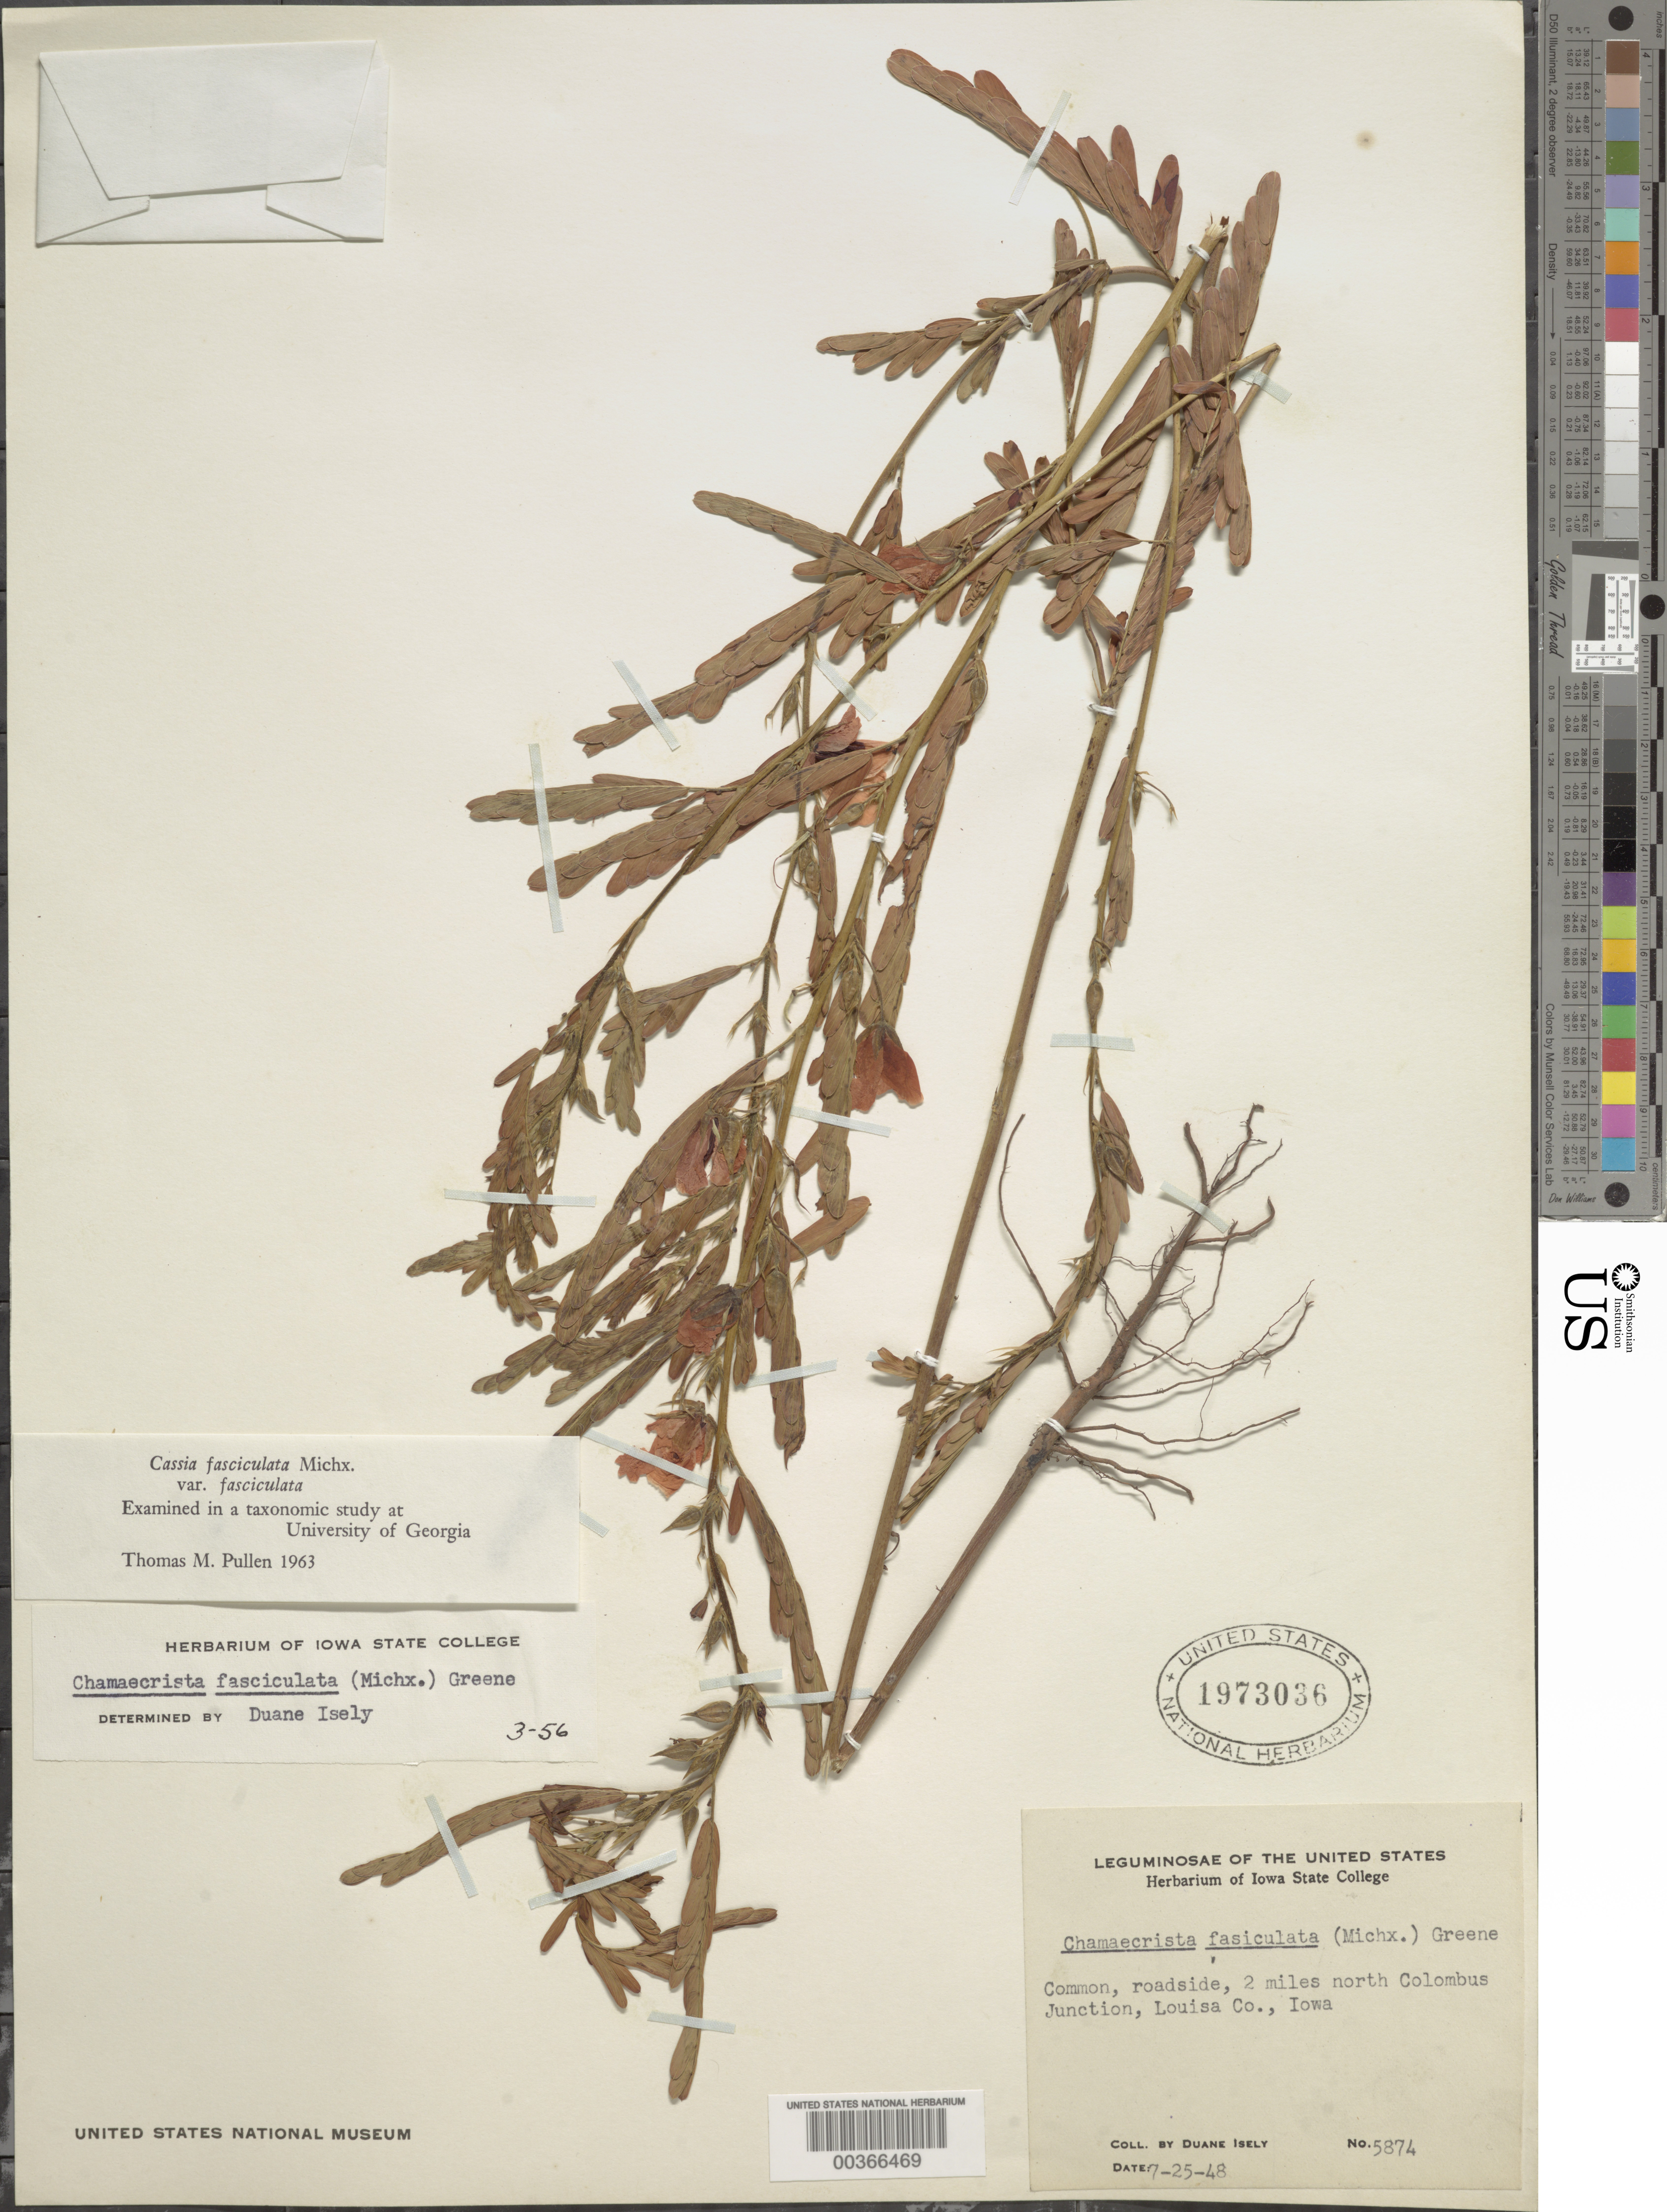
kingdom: Plantae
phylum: Tracheophyta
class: Magnoliopsida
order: Fabales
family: Fabaceae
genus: Chamaecrista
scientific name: Chamaecrista fasciculata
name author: (Michx.) Greene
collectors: D. Isely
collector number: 5874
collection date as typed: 25 Jul 1948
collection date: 1948-07-25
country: United States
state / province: Iowa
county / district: Louisa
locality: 2 mi n colombus junction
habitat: Roadside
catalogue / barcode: US 1973036